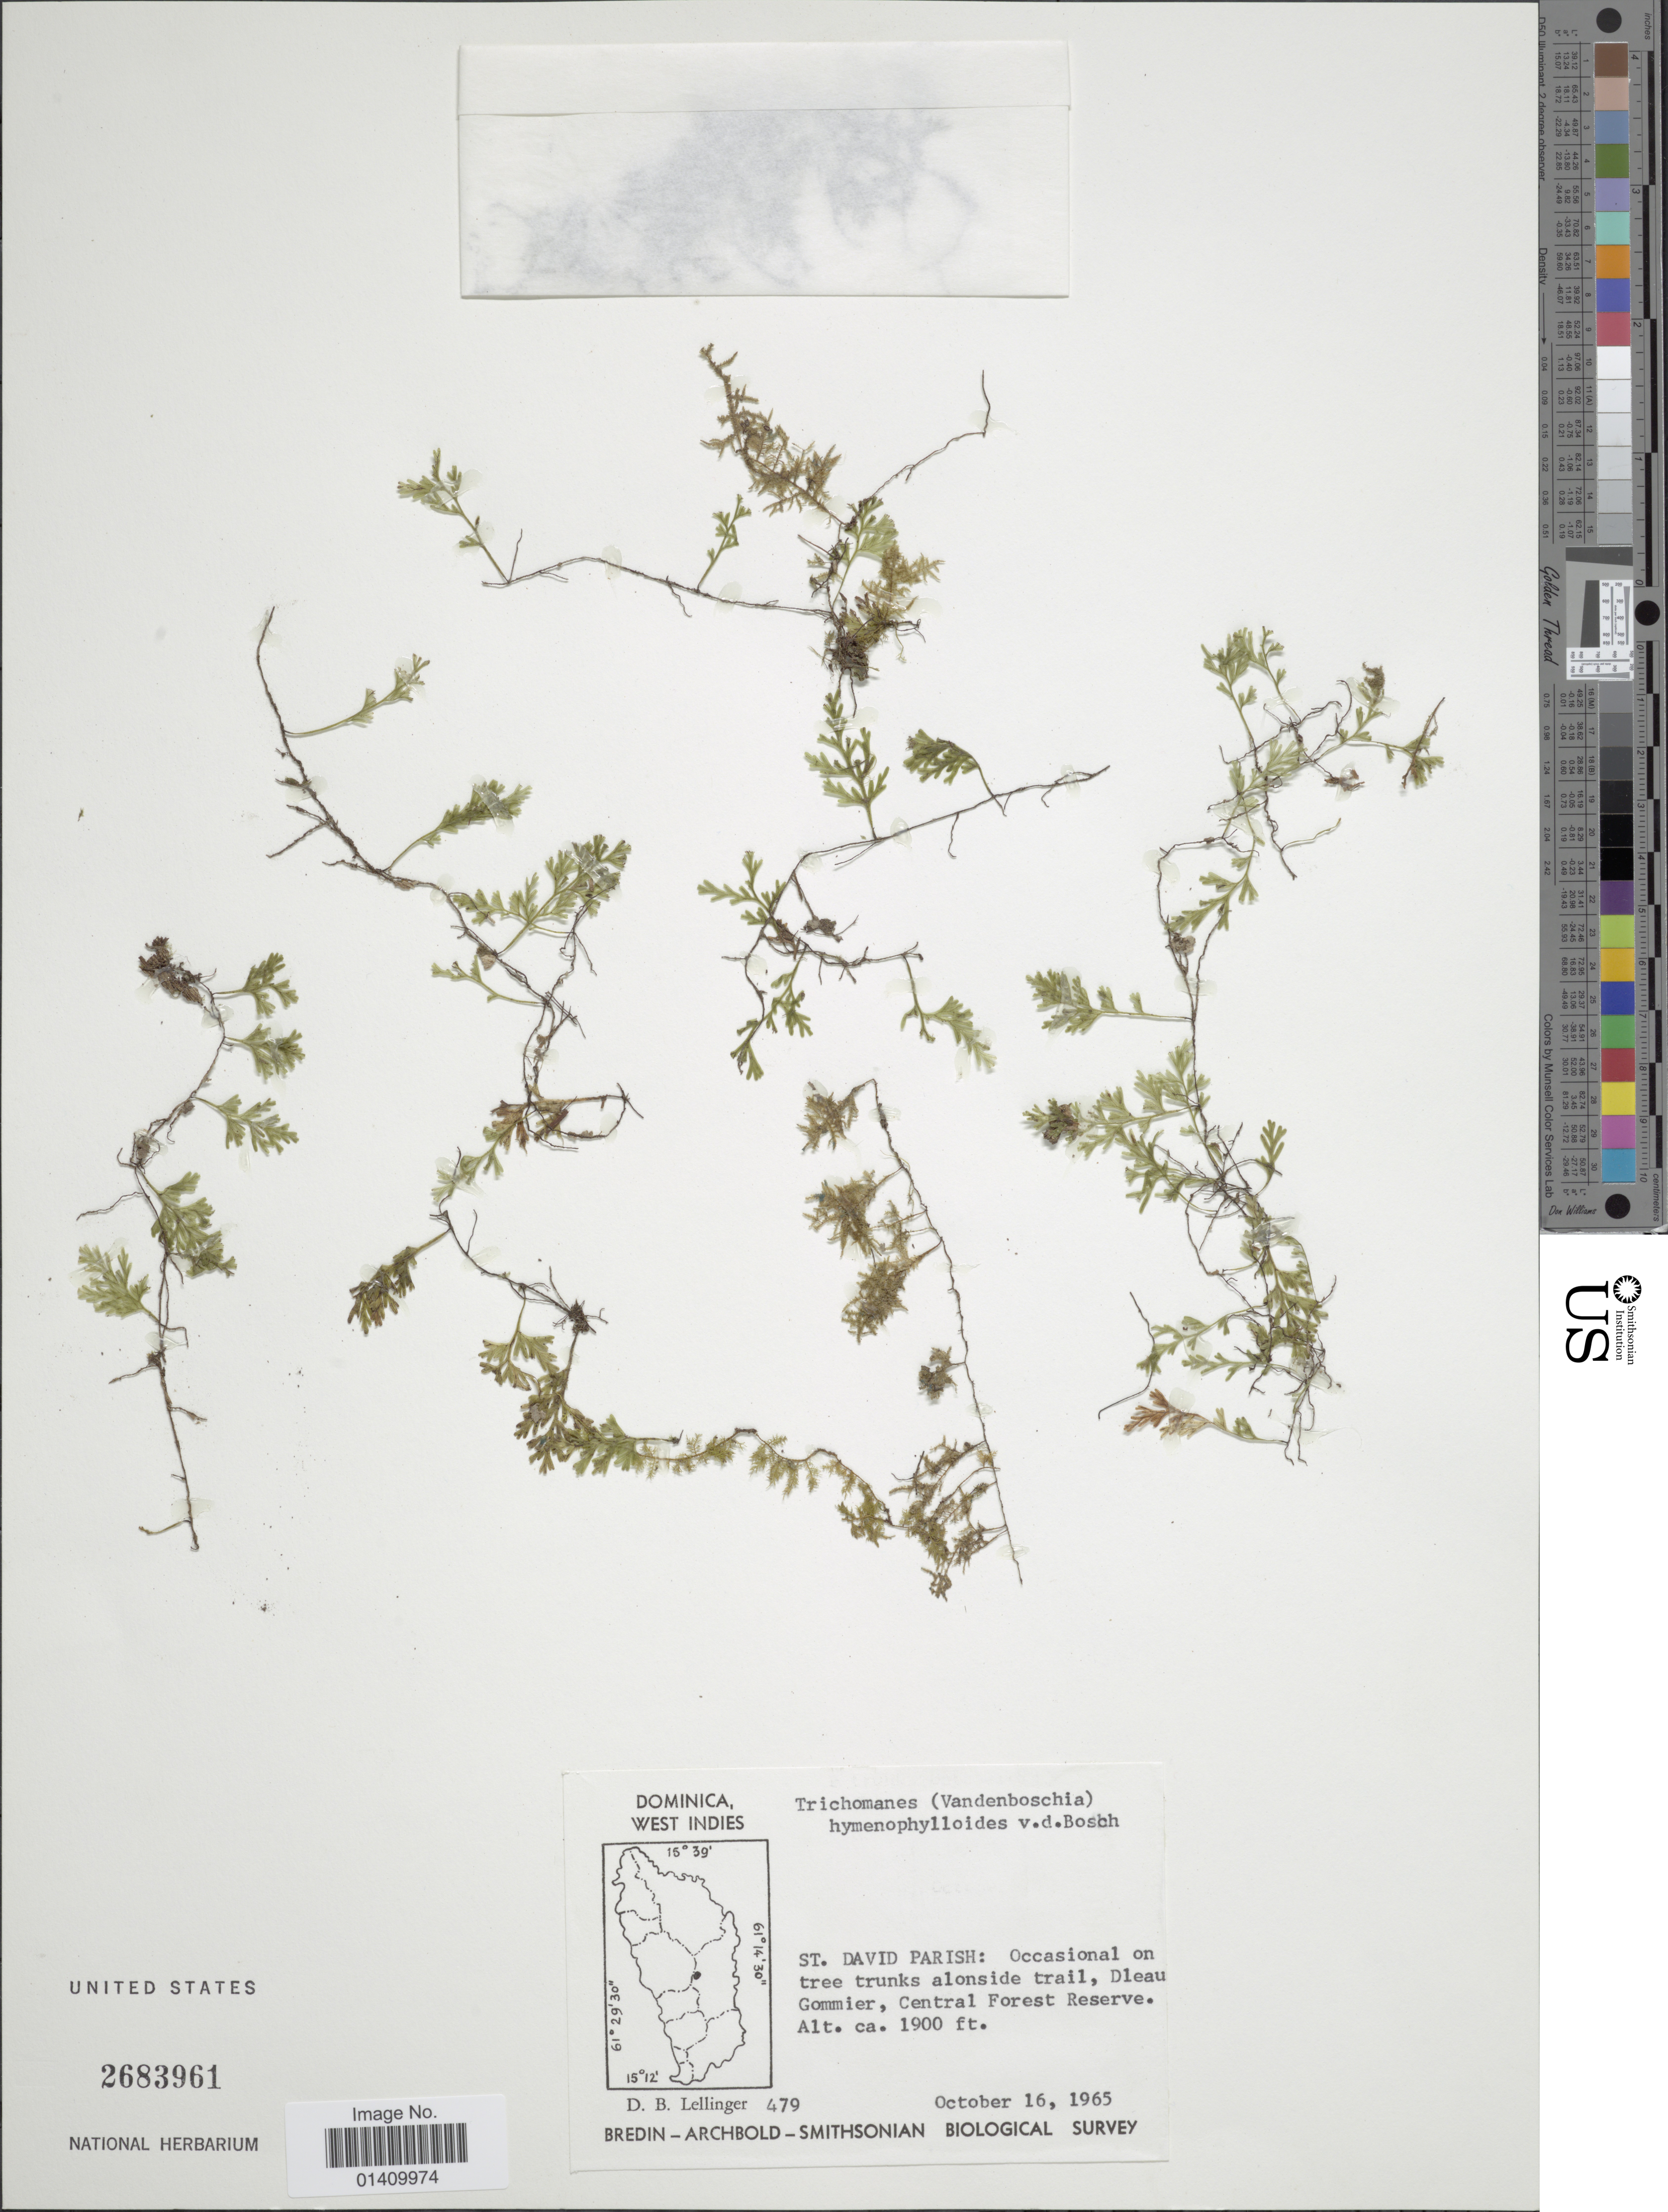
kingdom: Plantae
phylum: Tracheophyta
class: Polypodiopsida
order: Hymenophyllales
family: Hymenophyllaceae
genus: Polyphlebium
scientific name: Polyphlebium hymenophylloides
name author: (Bosch) Ebihara & Dubuisson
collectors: D. B. Lellinger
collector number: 479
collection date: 1965-10-16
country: Dominica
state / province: St. David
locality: West Indies St. David Parish: alonside trail, Dieau Gommier Central Forest Reserve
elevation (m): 579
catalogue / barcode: US 2683961